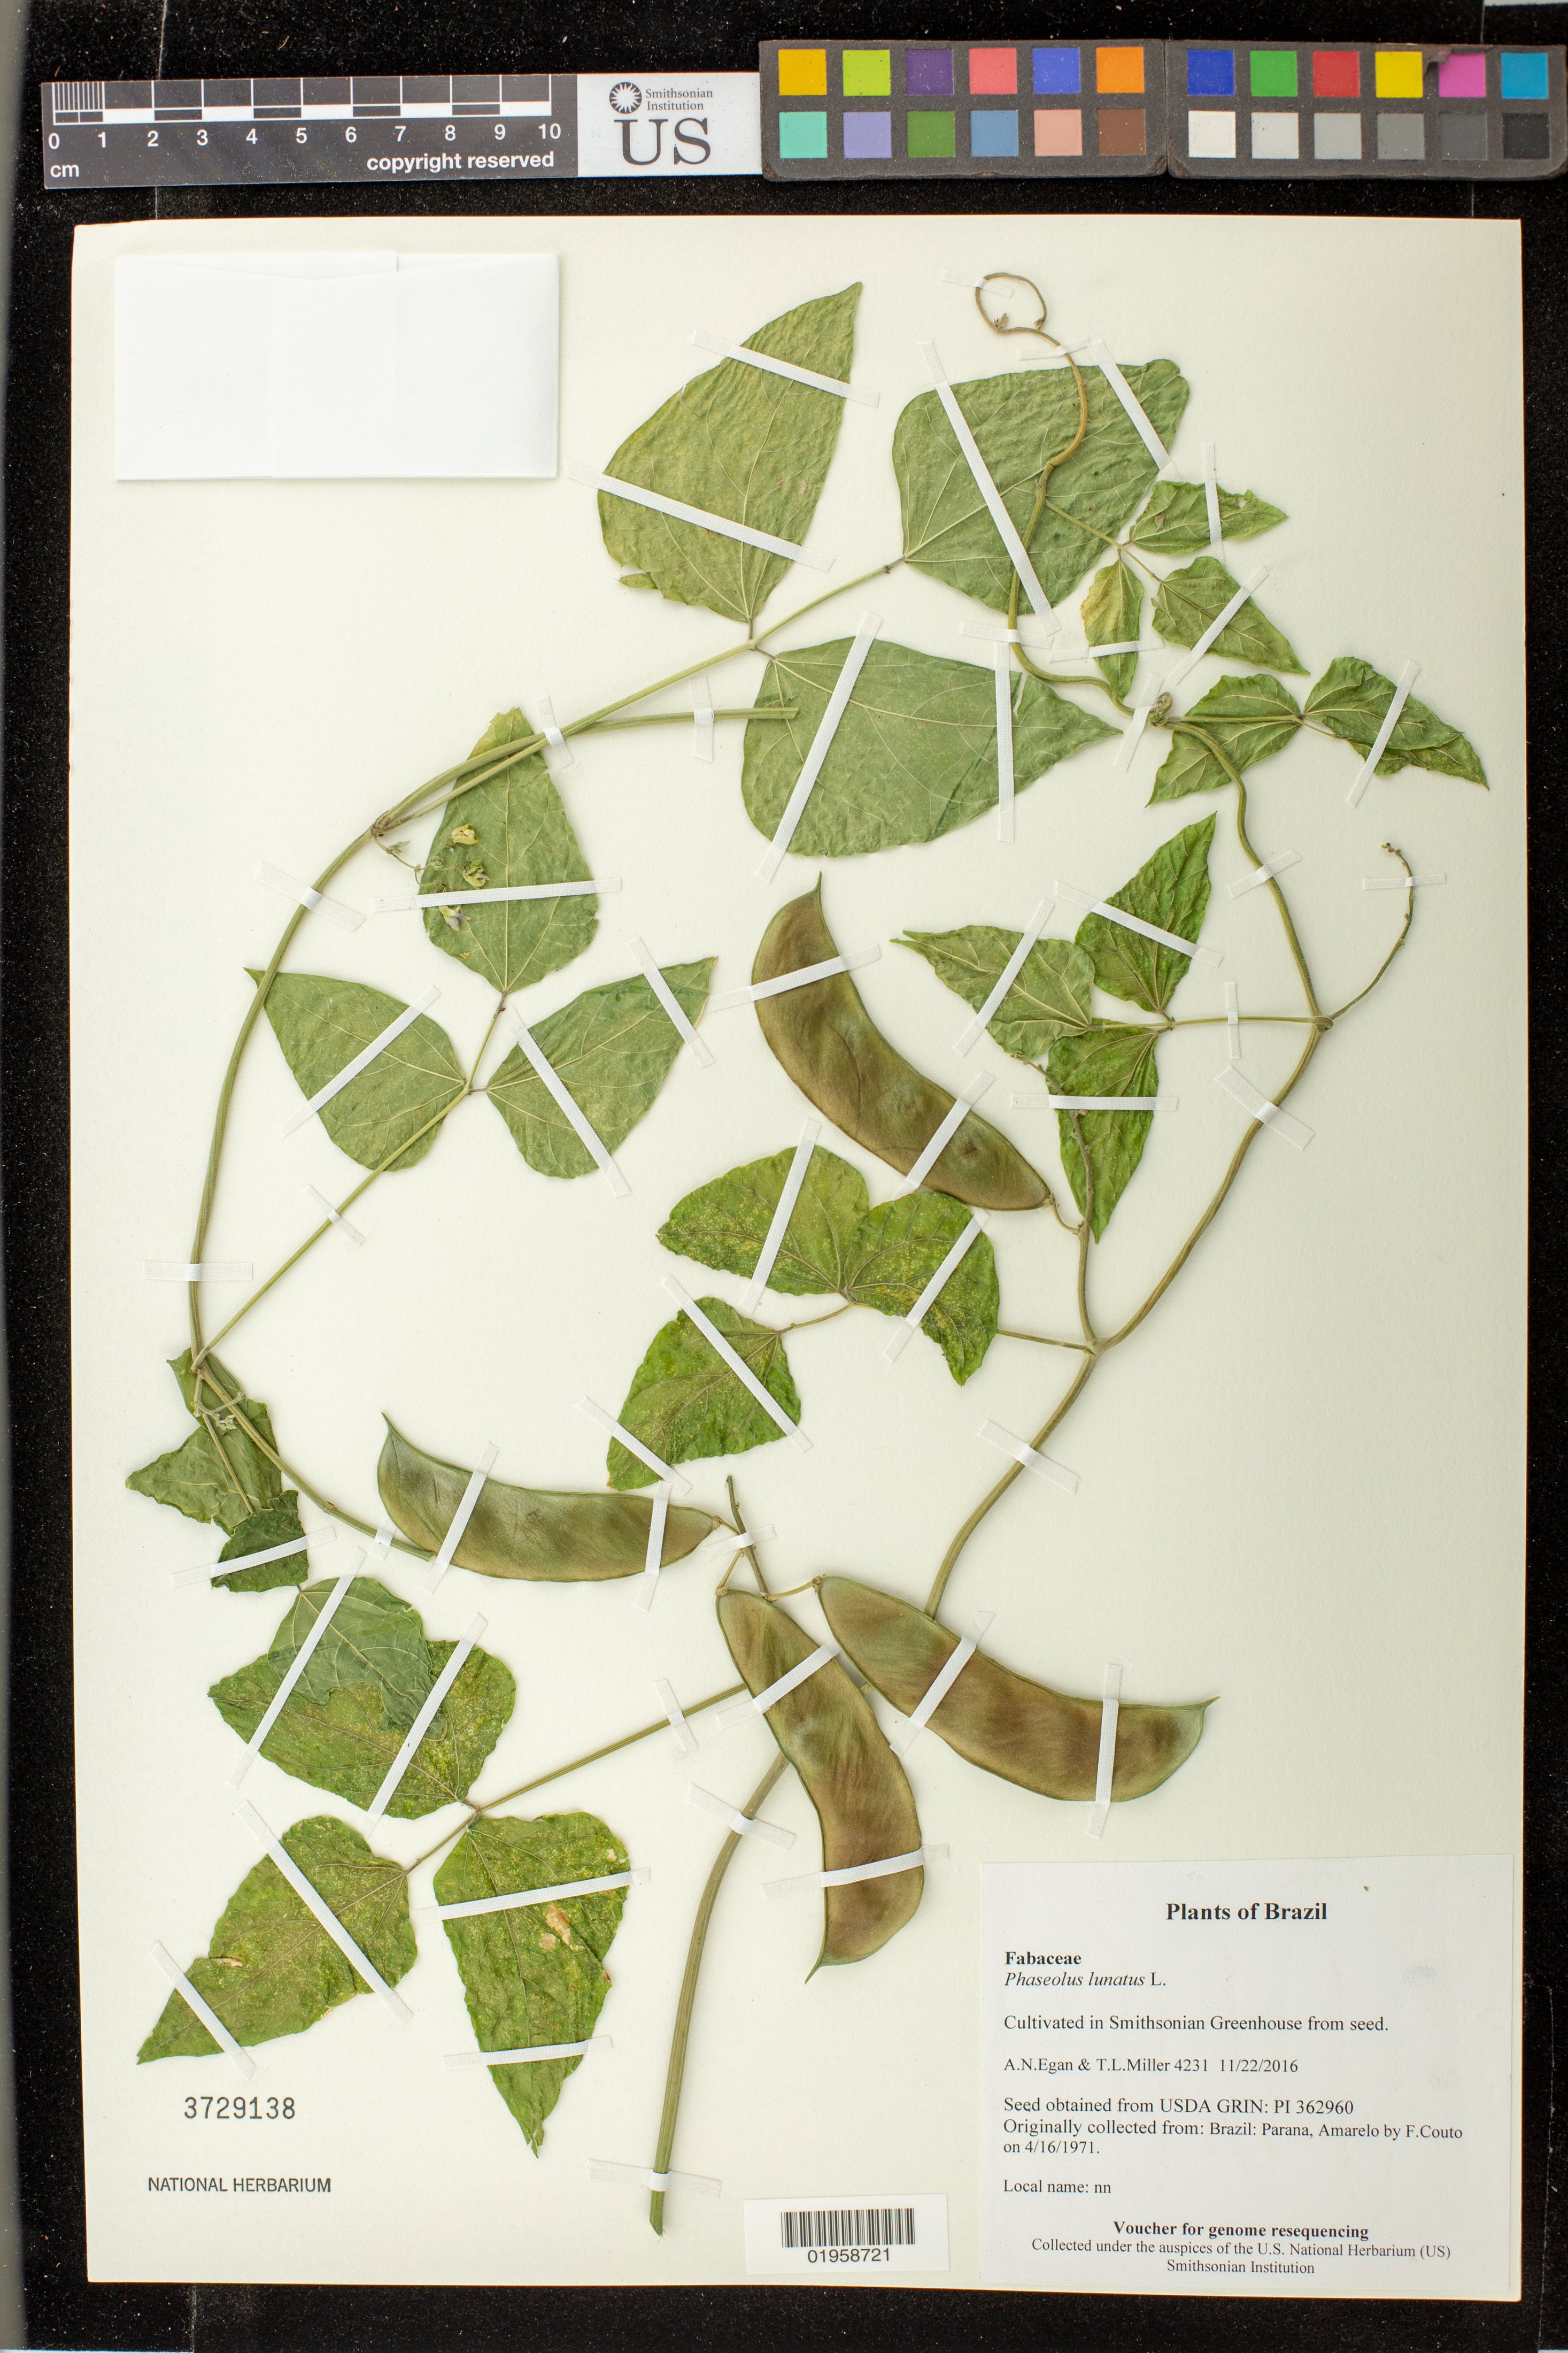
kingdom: Plantae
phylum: Tracheophyta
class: Magnoliopsida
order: Fabales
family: Fabaceae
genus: Phaseolus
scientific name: Phaseolus lunatus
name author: L.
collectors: A. N. Egan & T. L. Miller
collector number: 4231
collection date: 2016-11-22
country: United States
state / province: Maryland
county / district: Prince George's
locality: Smithsonian's Museum Support Ctr; 4210 Suitland Pkwy., NMNH Botany Research Greenhouses. Suitland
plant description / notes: Originally collected in Brazil, Parana, Amarelo on 1971-04-16. F.Couto (collector); Grown from seed acquired from the USDA's GRIN seed bank.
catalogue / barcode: US 3729138